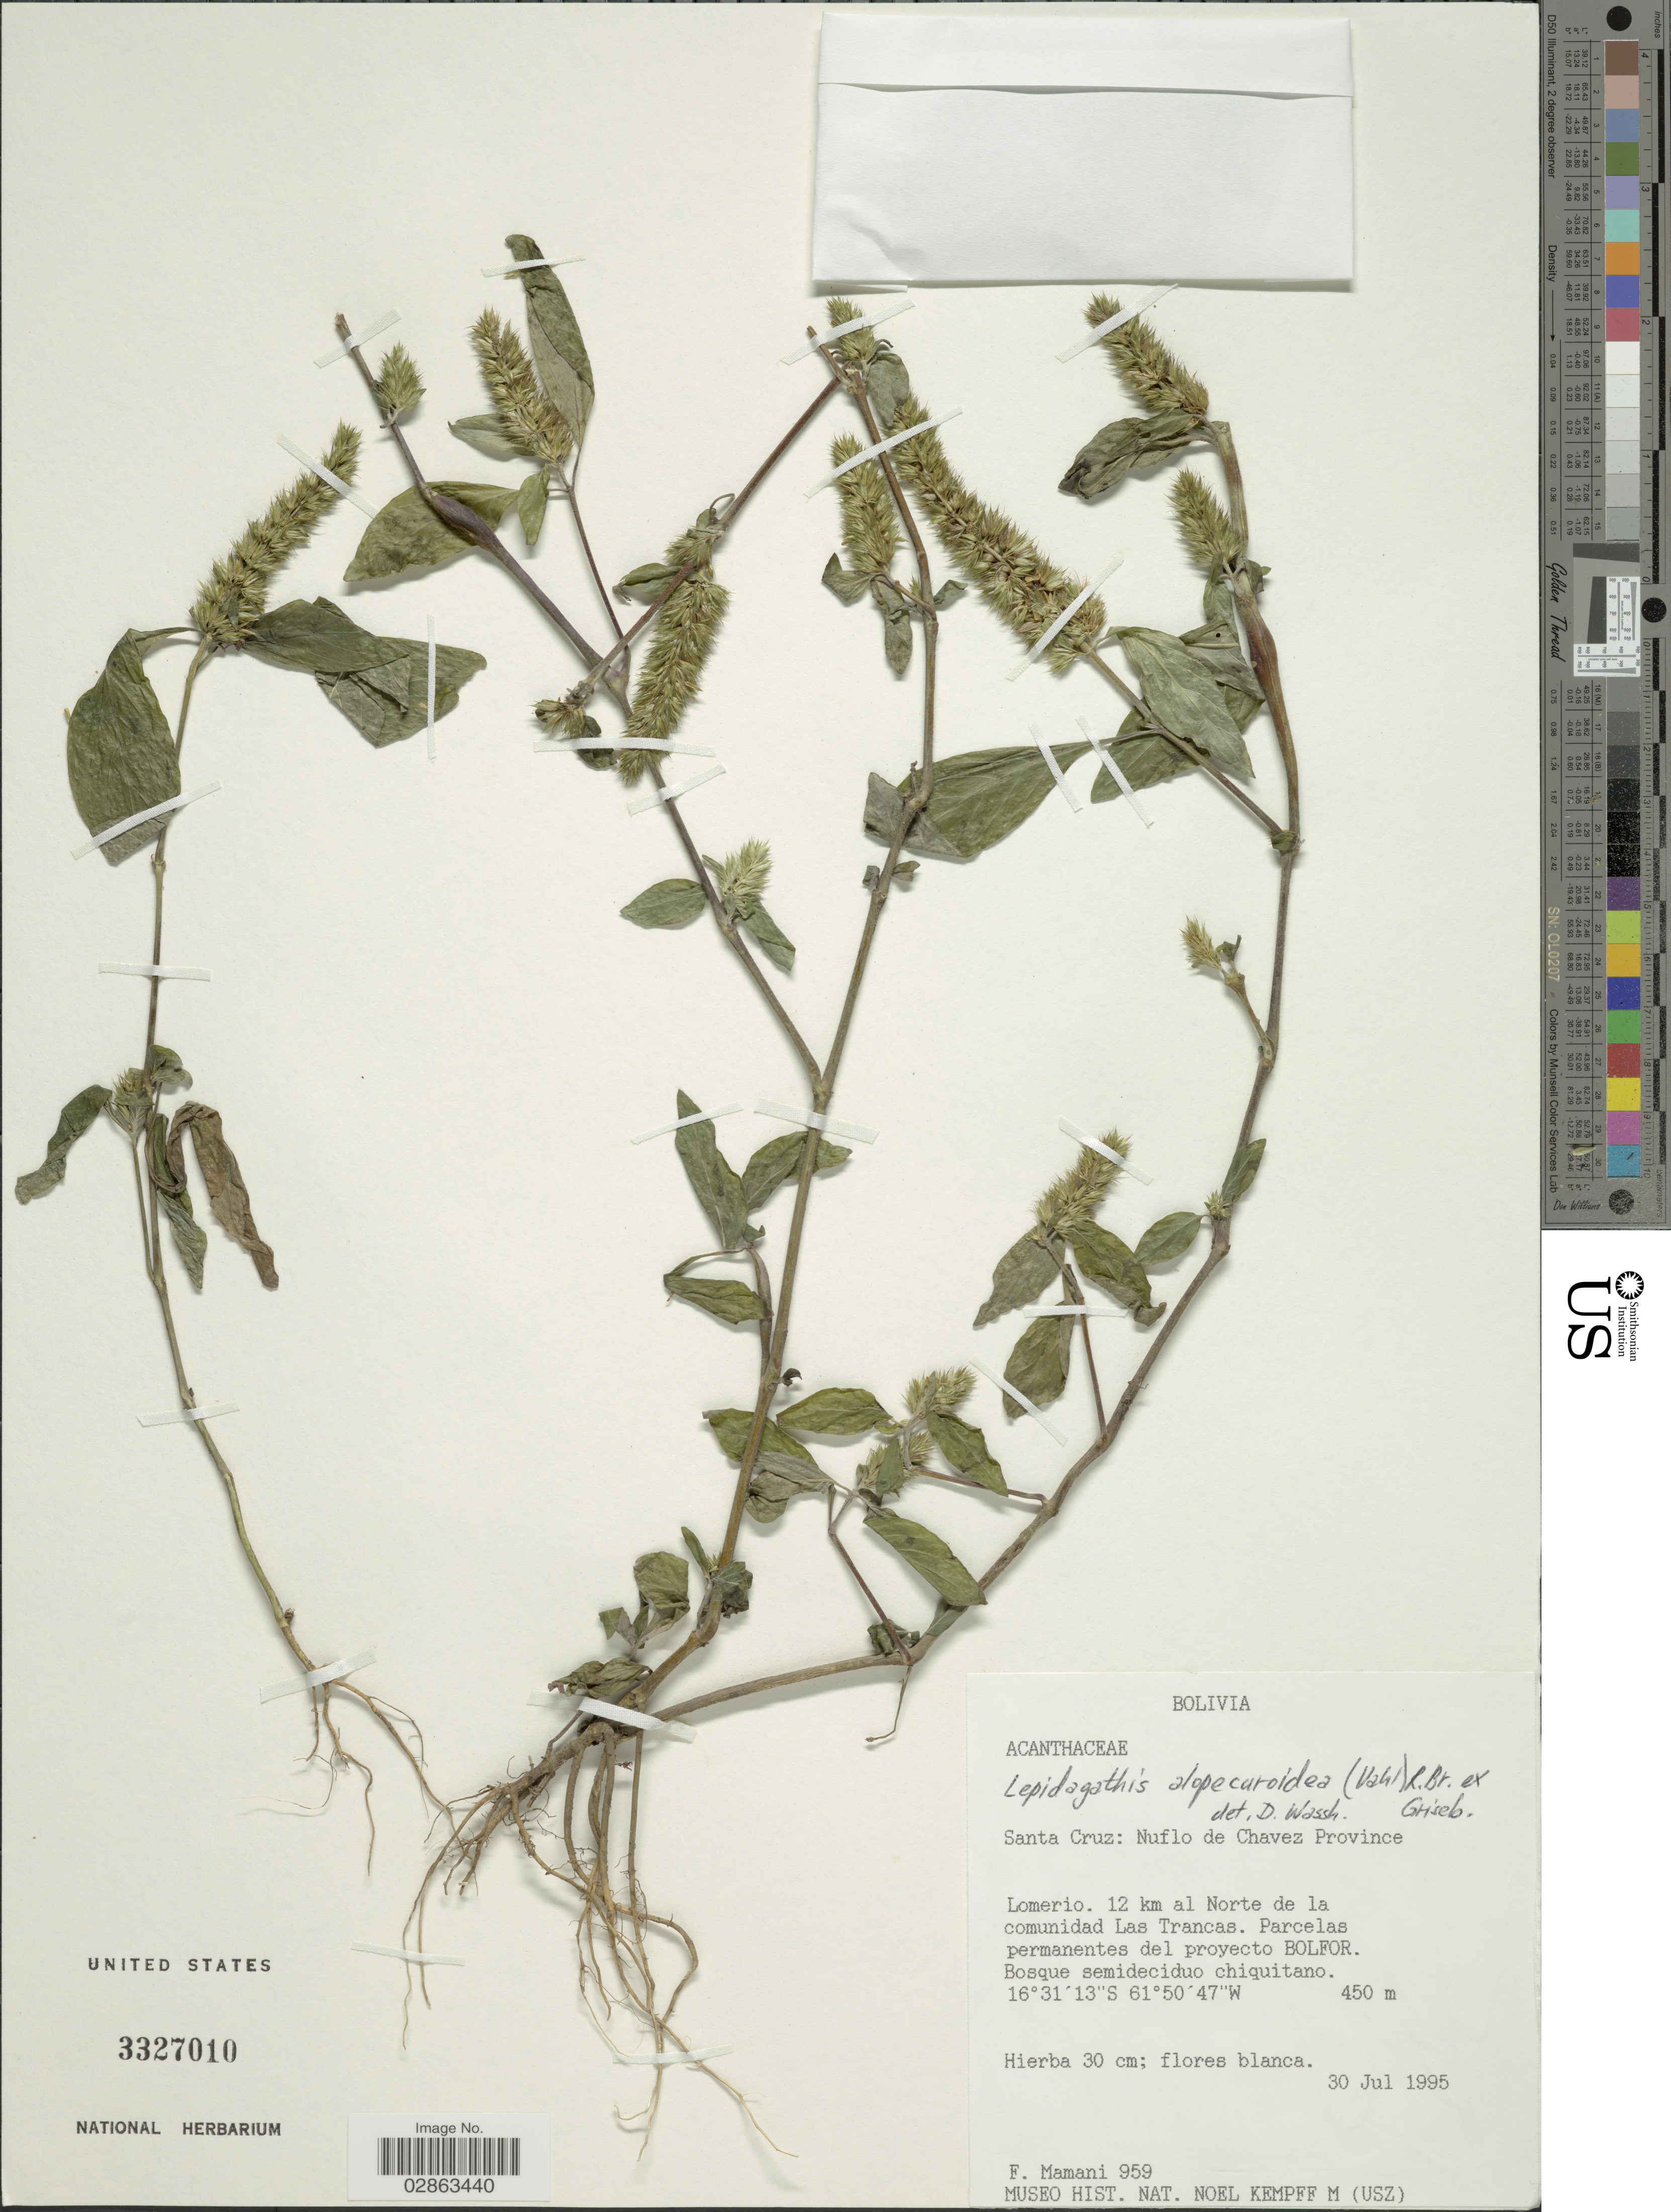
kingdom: Plantae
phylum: Tracheophyta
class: Magnoliopsida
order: Lamiales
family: Acanthaceae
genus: Teliostachya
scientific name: Teliostachya alopecuroidea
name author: (Vahl) Nees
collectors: F. Mamani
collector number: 959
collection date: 1995-07-30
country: Bolivia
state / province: Santa Cruz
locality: Nuflo de Chavez Province. Lomerio. 12 km al Norte de la comunidad Las Trancas. Parcelas permanentes del proyecto BOLFOR.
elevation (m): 450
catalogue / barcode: US 3327010